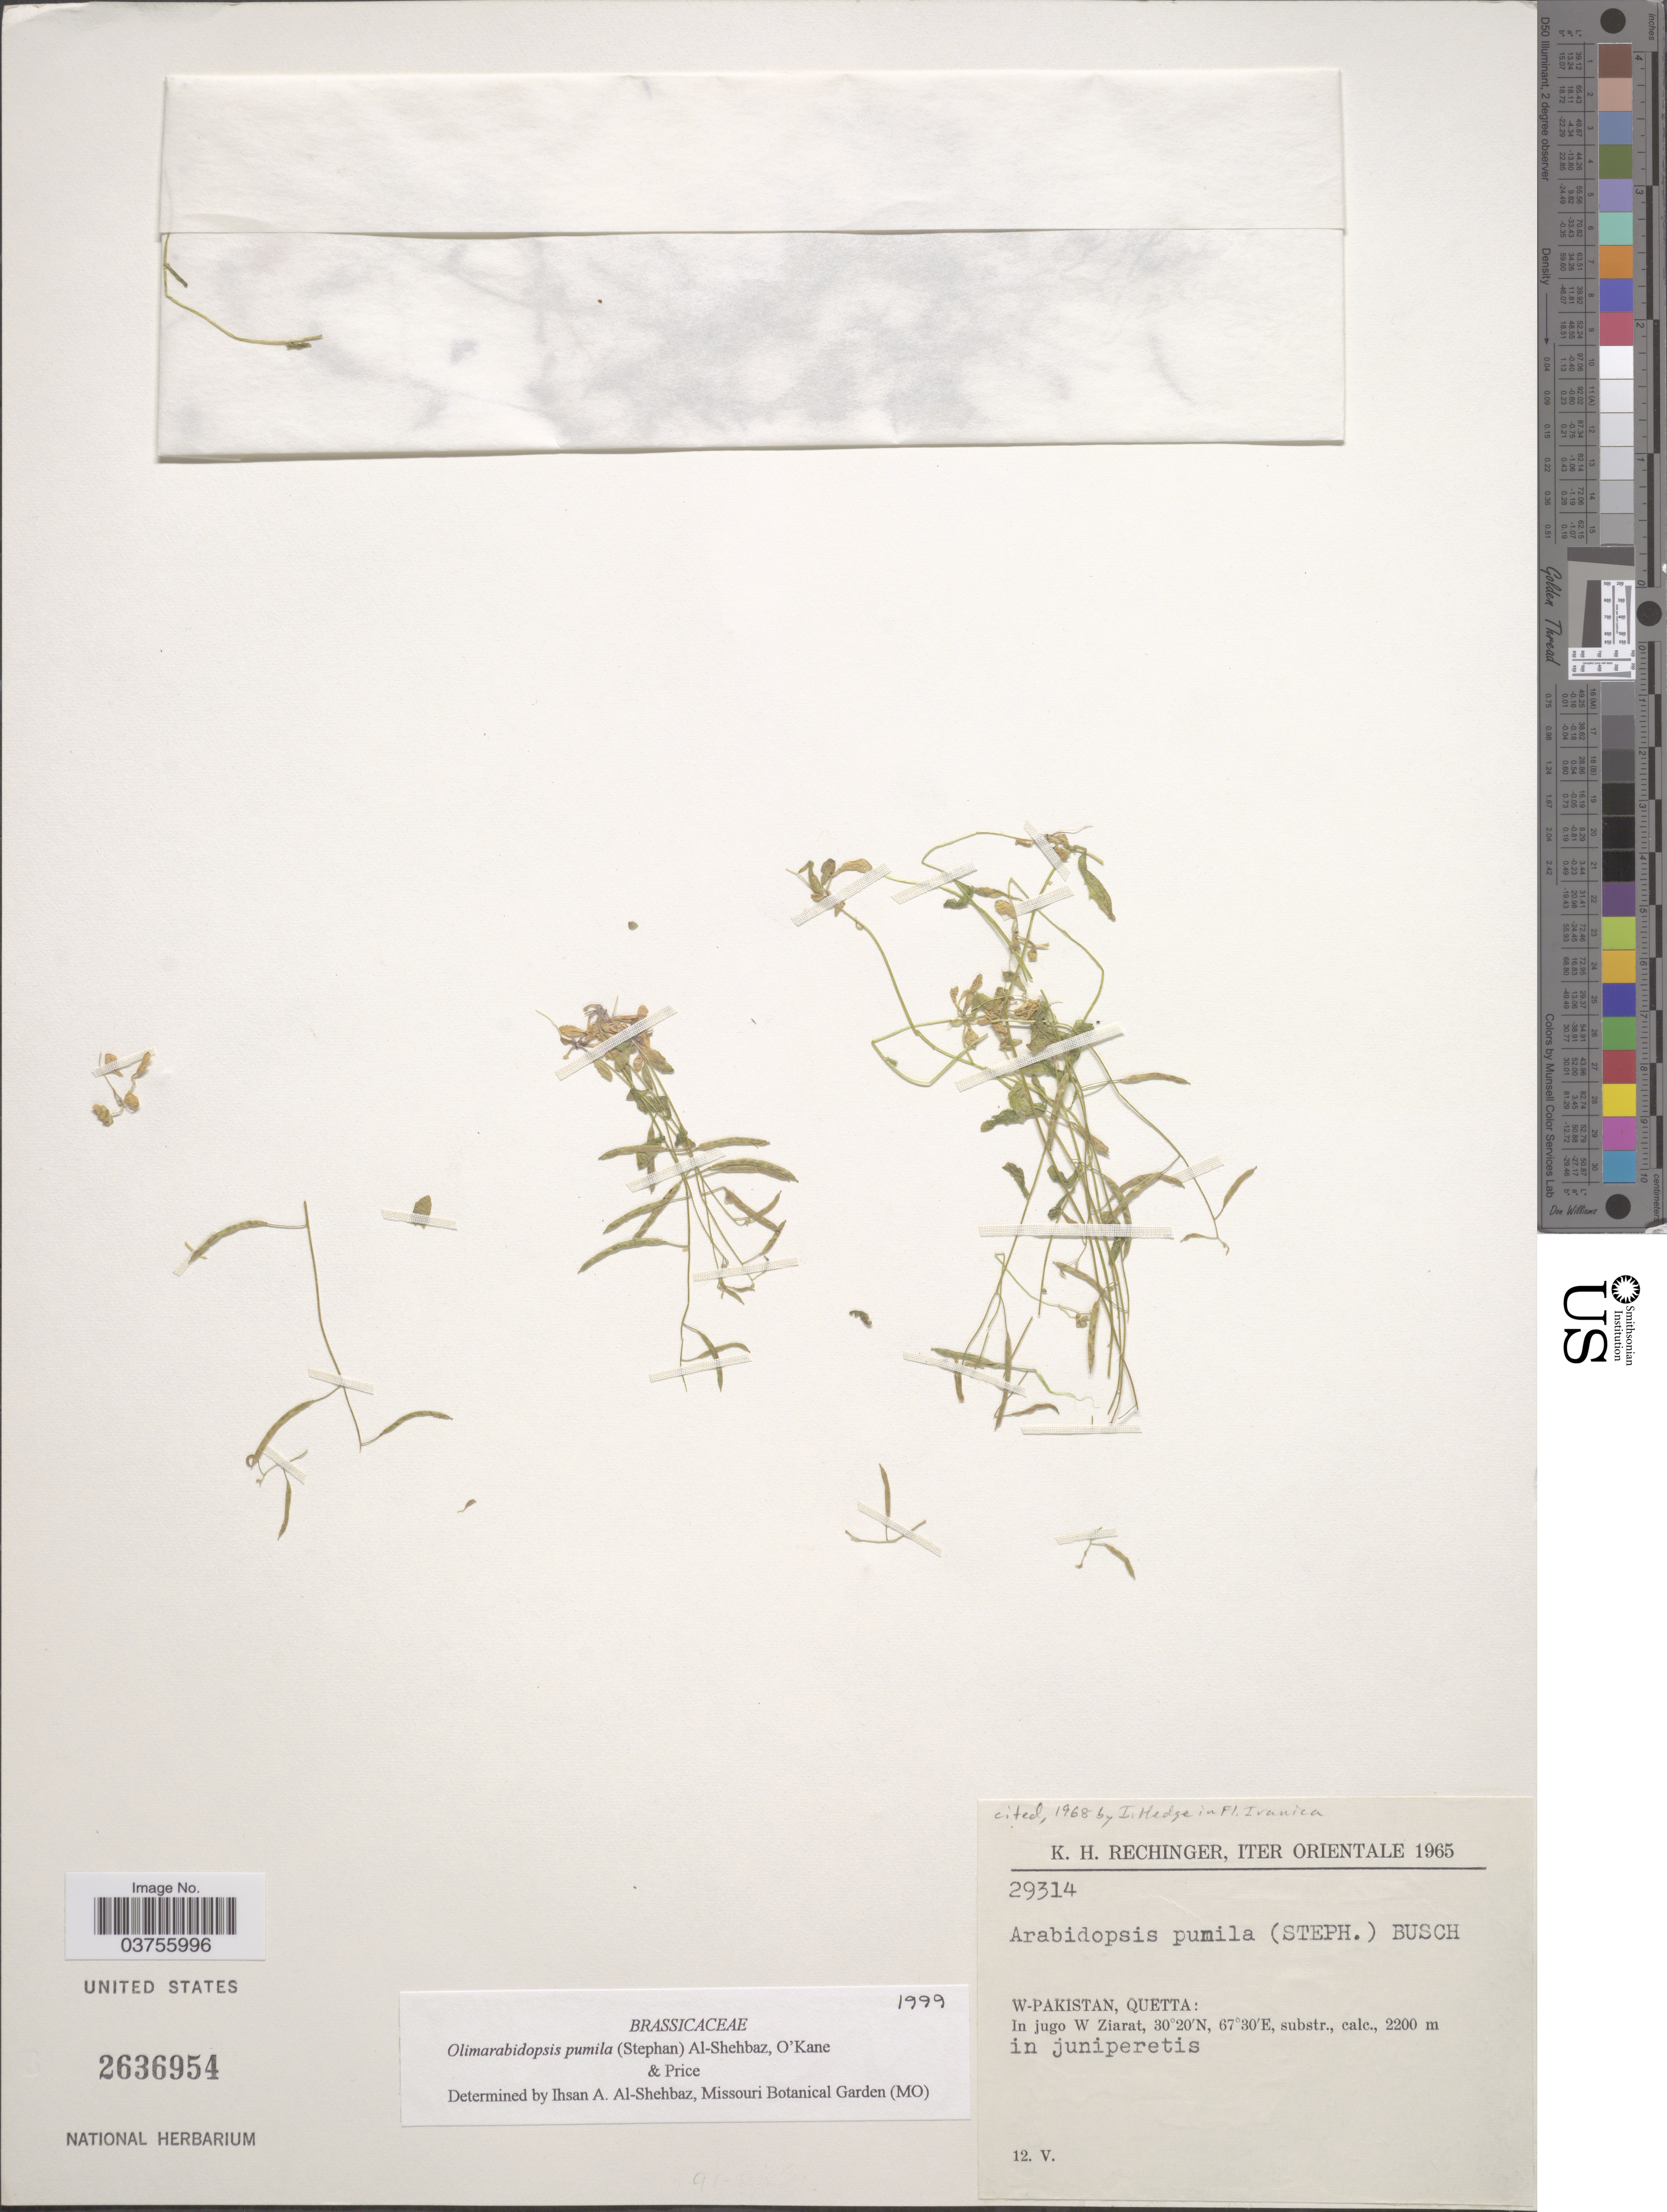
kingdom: Plantae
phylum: Tracheophyta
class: Magnoliopsida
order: Brassicales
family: Brassicaceae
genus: Olimarabidopsis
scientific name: Olimarabidopsis pumila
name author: (Čelak.) Al-Shehbaz et al.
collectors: K. H. Rechinger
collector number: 29314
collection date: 1965-05-12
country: Pakistan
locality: Iter Orientale. W-Pakistan, Quetta: In jugo W Ziarat.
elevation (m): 2200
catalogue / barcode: US 2636954